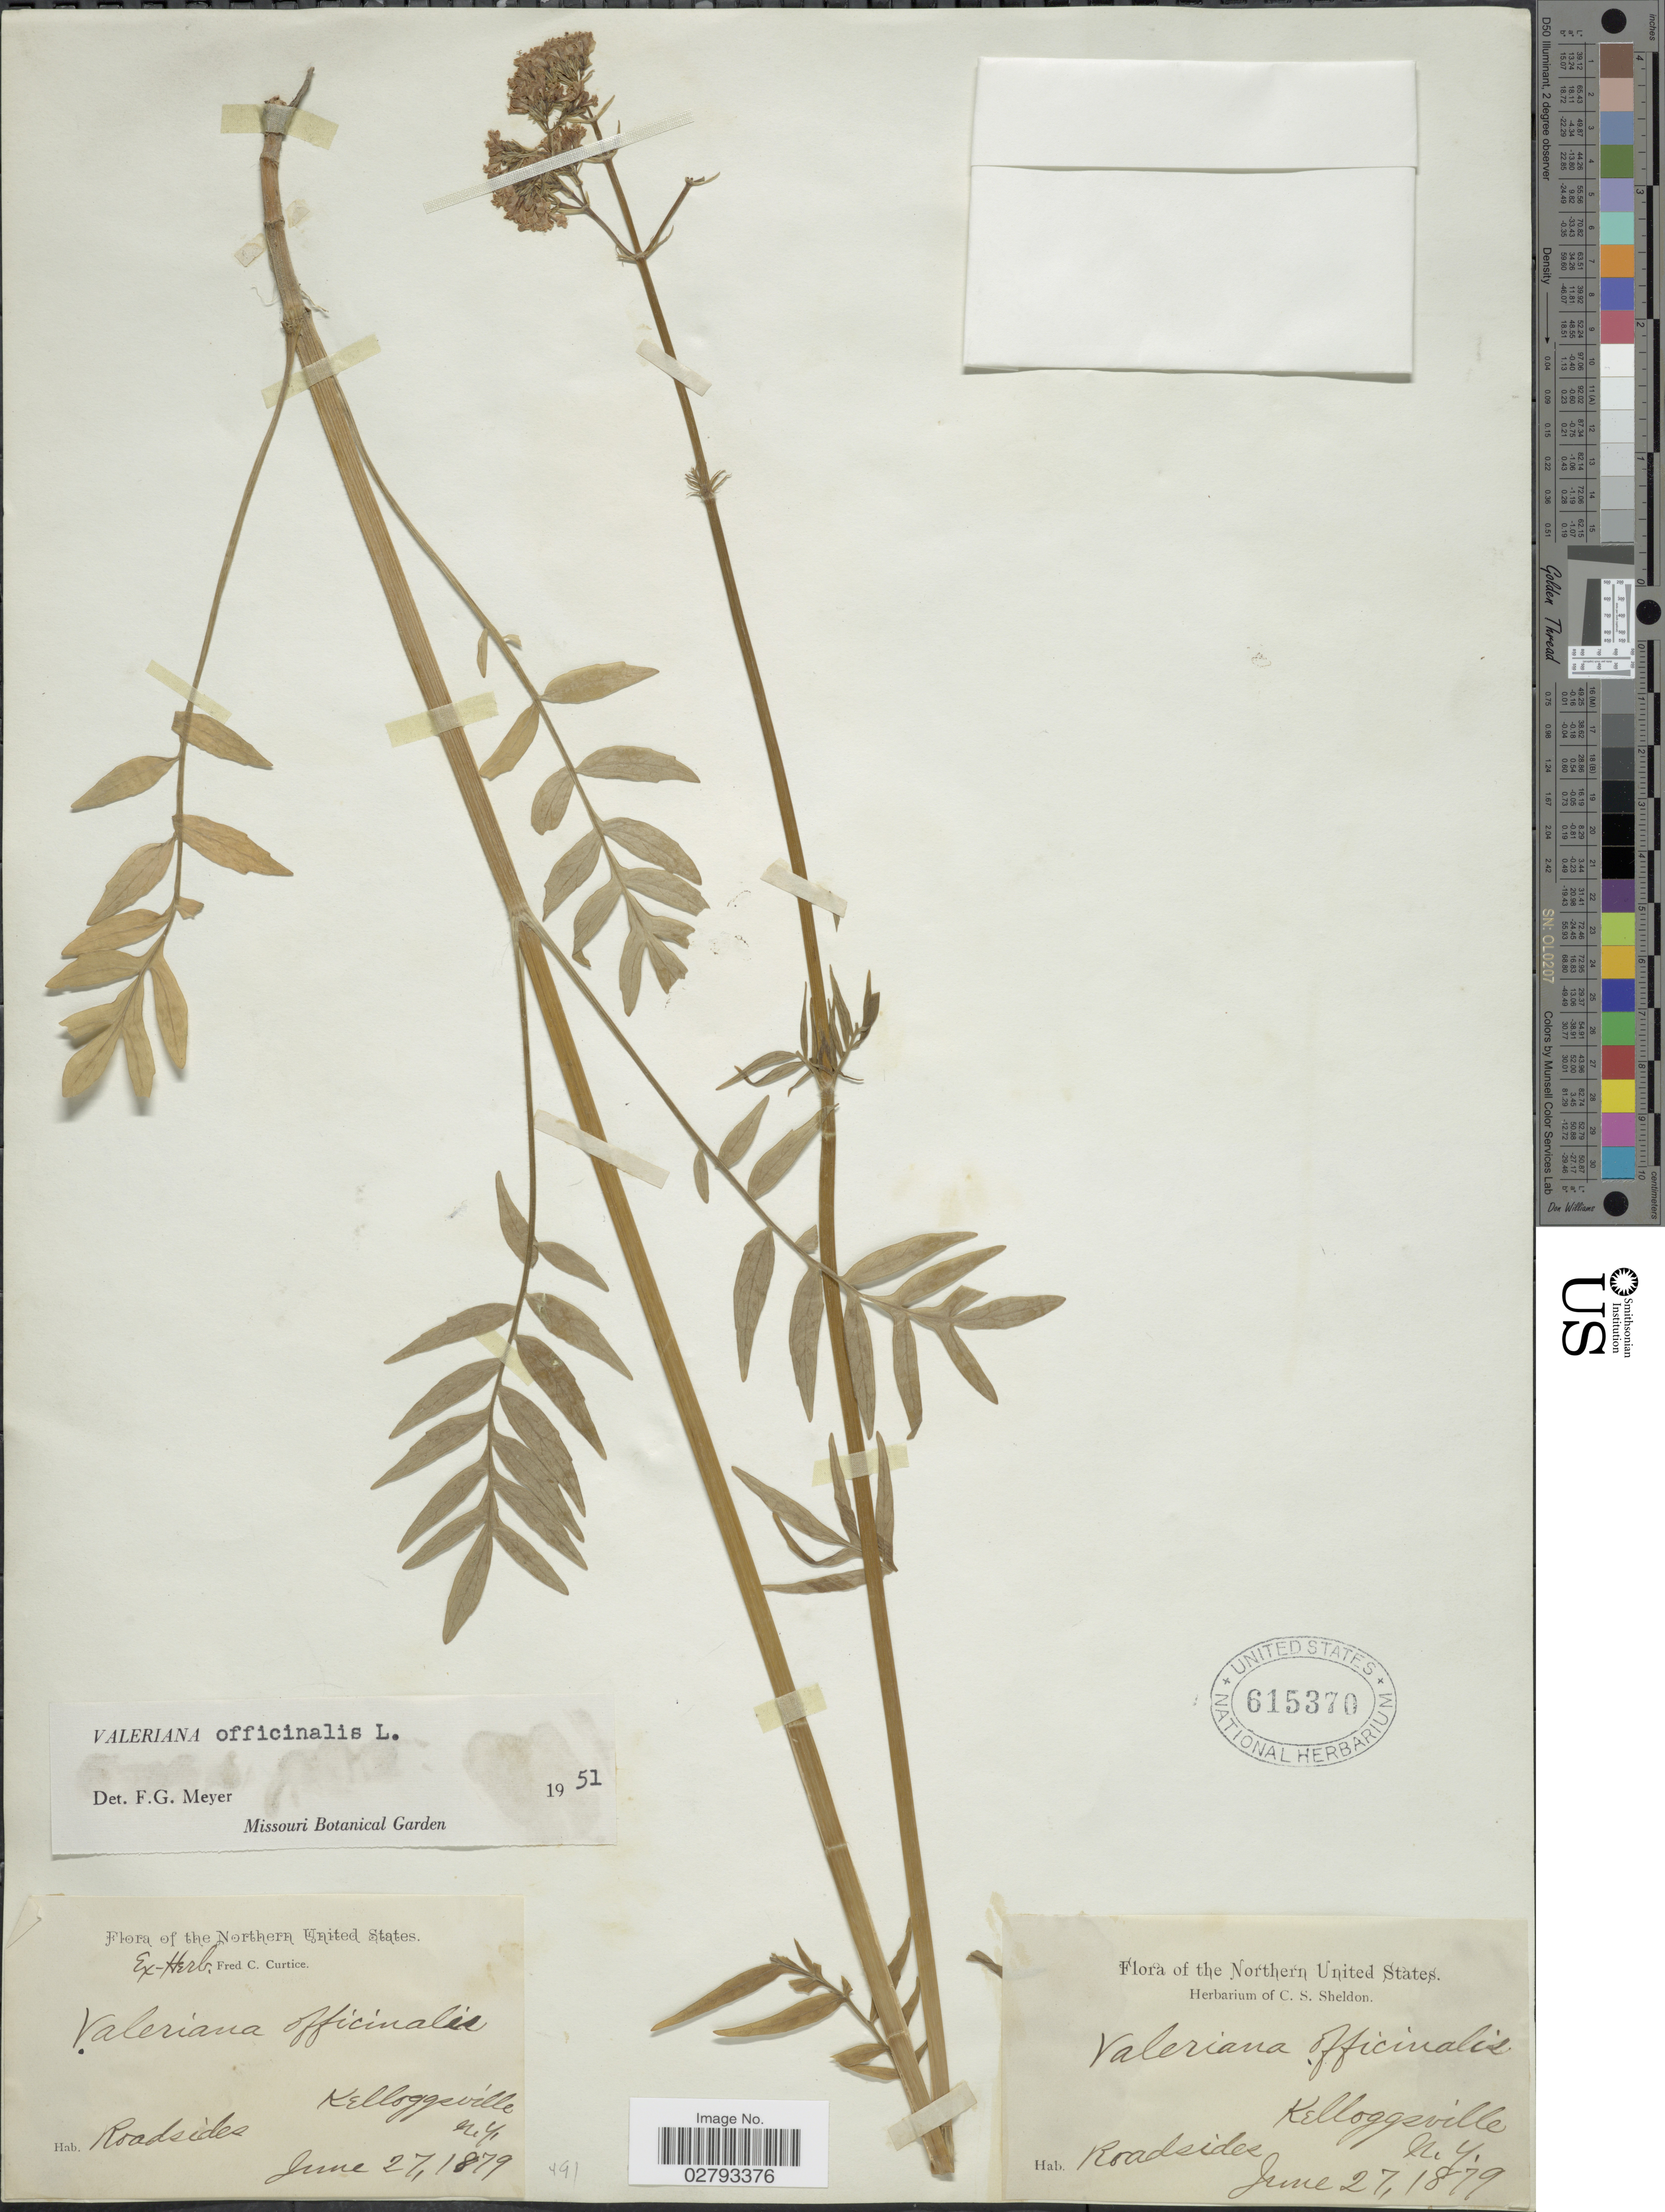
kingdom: Plantae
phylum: Tracheophyta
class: Magnoliopsida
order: Dipsacales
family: Caprifoliaceae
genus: Valeriana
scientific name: Valeriana officinalis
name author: L.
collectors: Ex herb. Fred C. Curtice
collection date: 1879-06-27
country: United States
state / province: New York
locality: Northern United States. Kellogsville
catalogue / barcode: US 615370